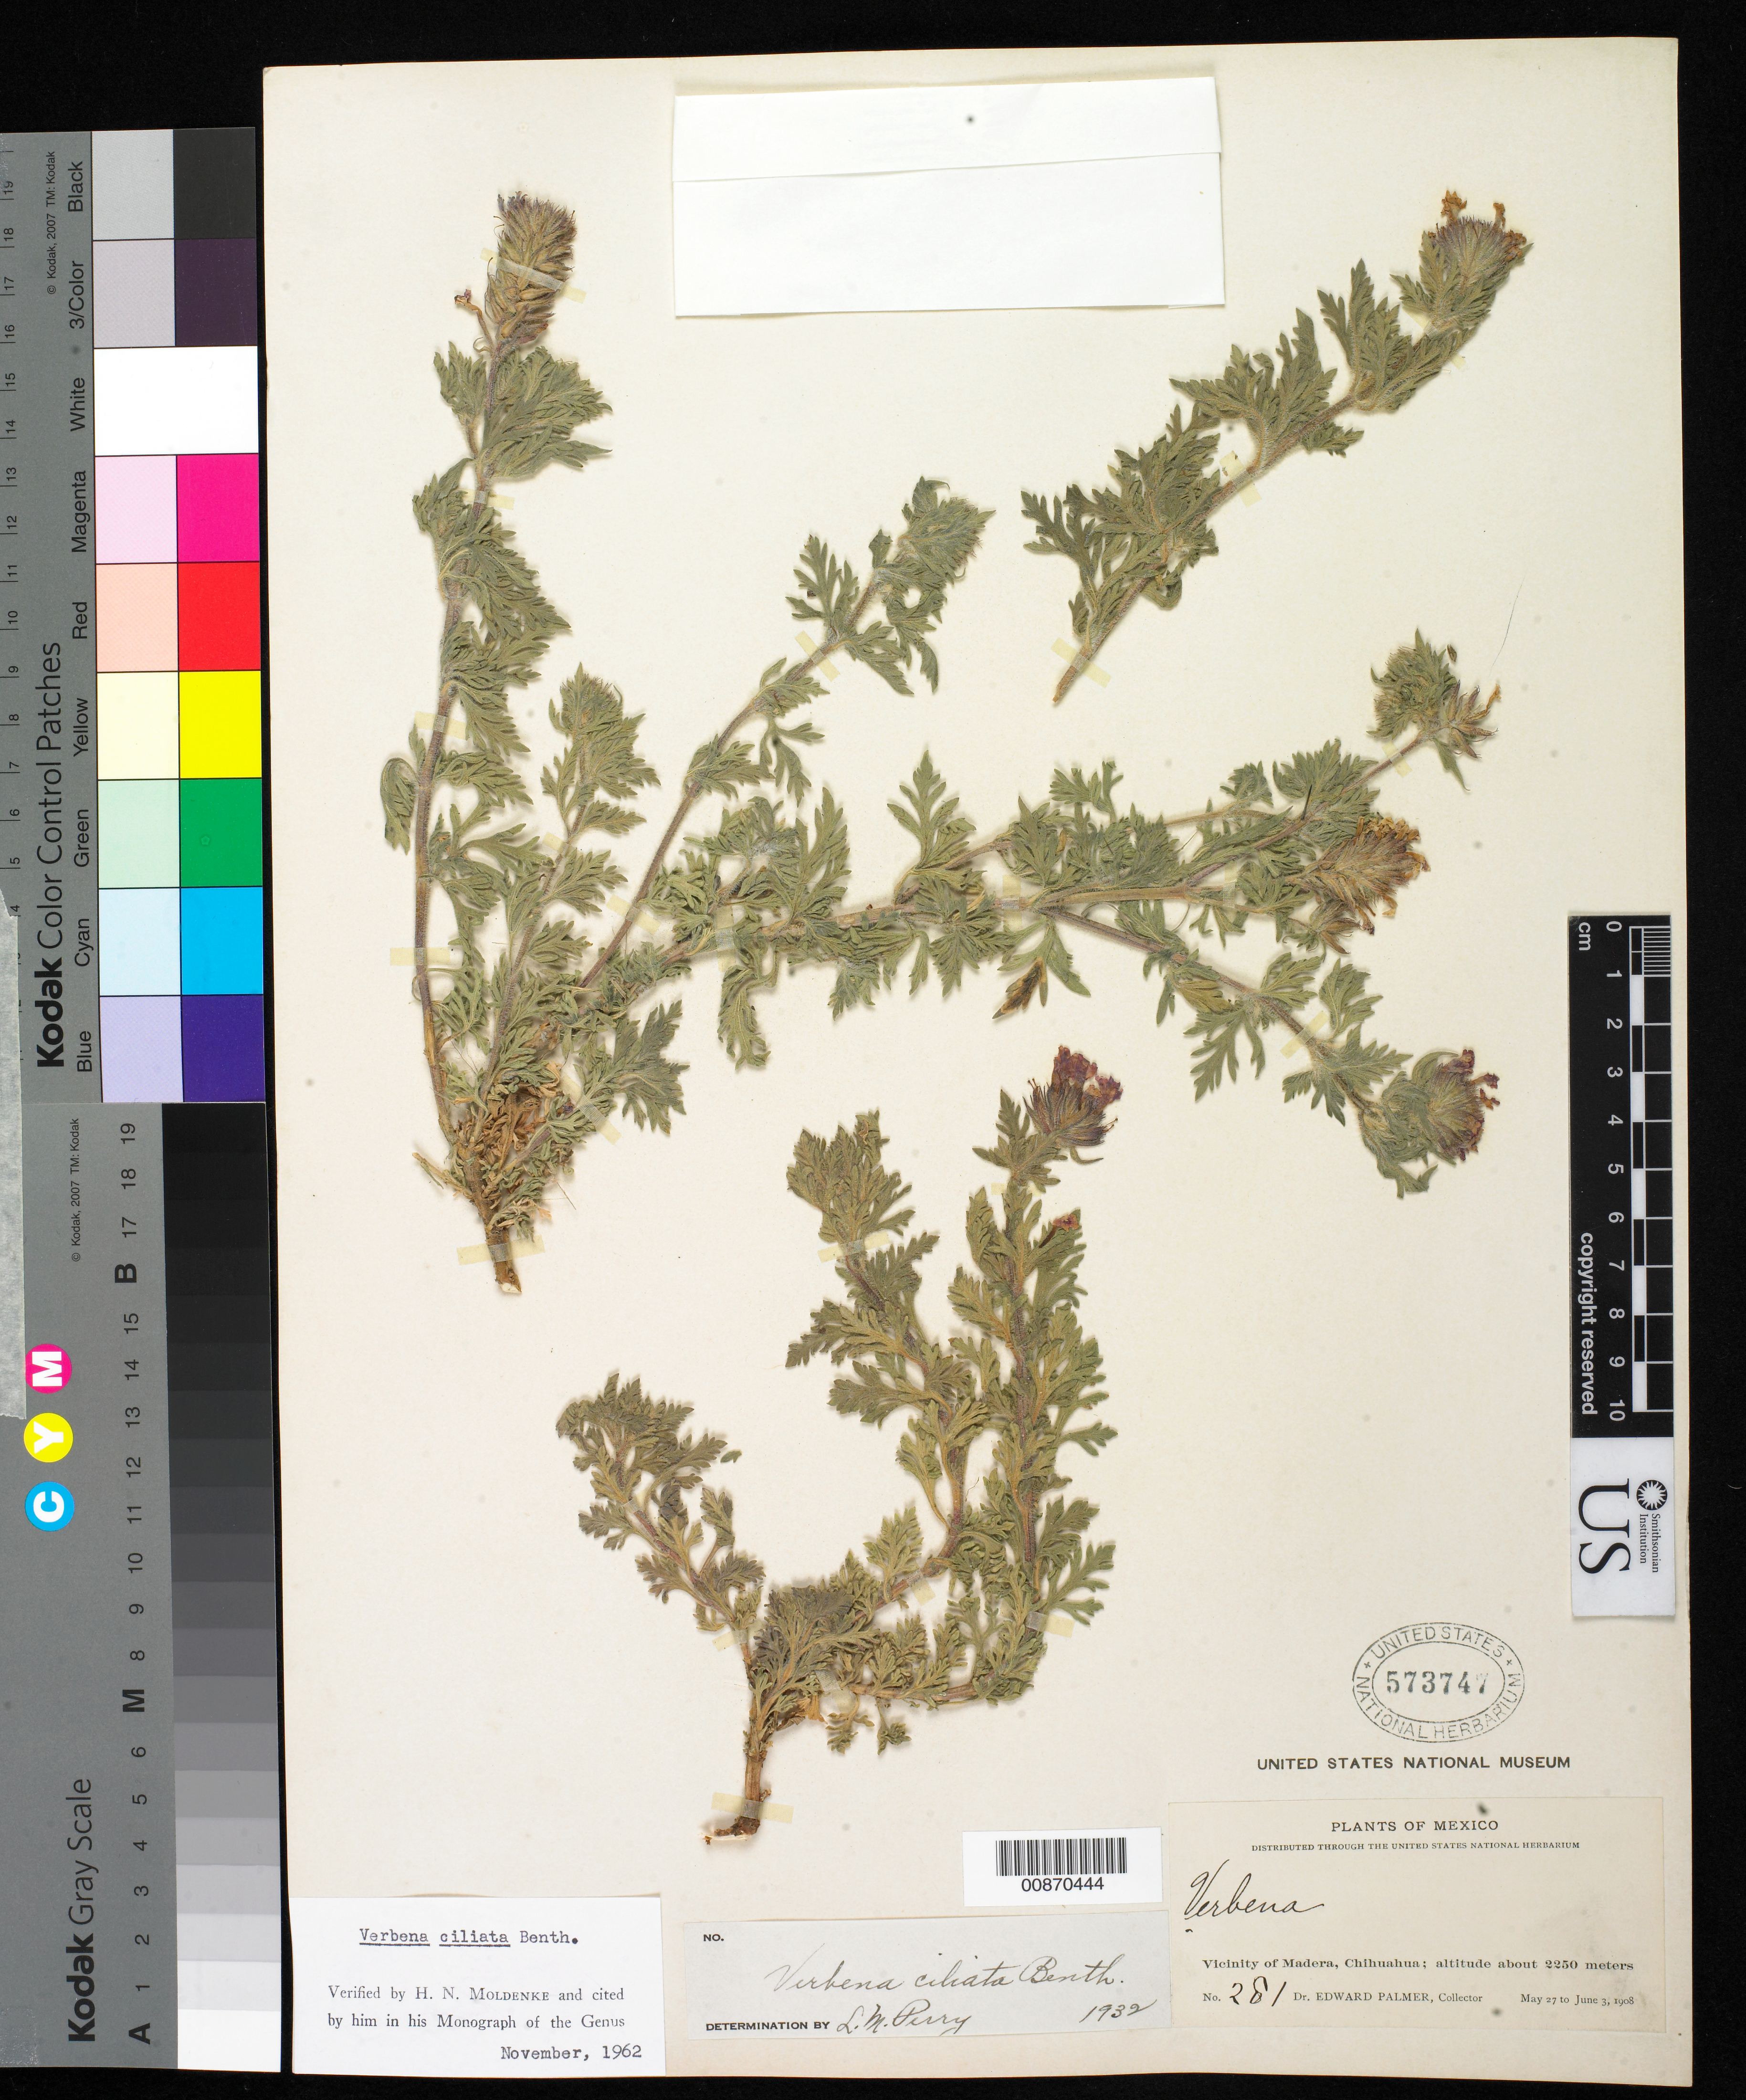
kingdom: Plantae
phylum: Tracheophyta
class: Magnoliopsida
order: Lamiales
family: Verbenaceae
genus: Verbena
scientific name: Verbena ciliata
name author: Benth.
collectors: E. Palmer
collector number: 281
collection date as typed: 27 May 1908 to 03 Jun 1908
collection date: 1908-05-27/1908-06-03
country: Mexico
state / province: Chihuahua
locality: Vicinity of Madera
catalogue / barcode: US 573747